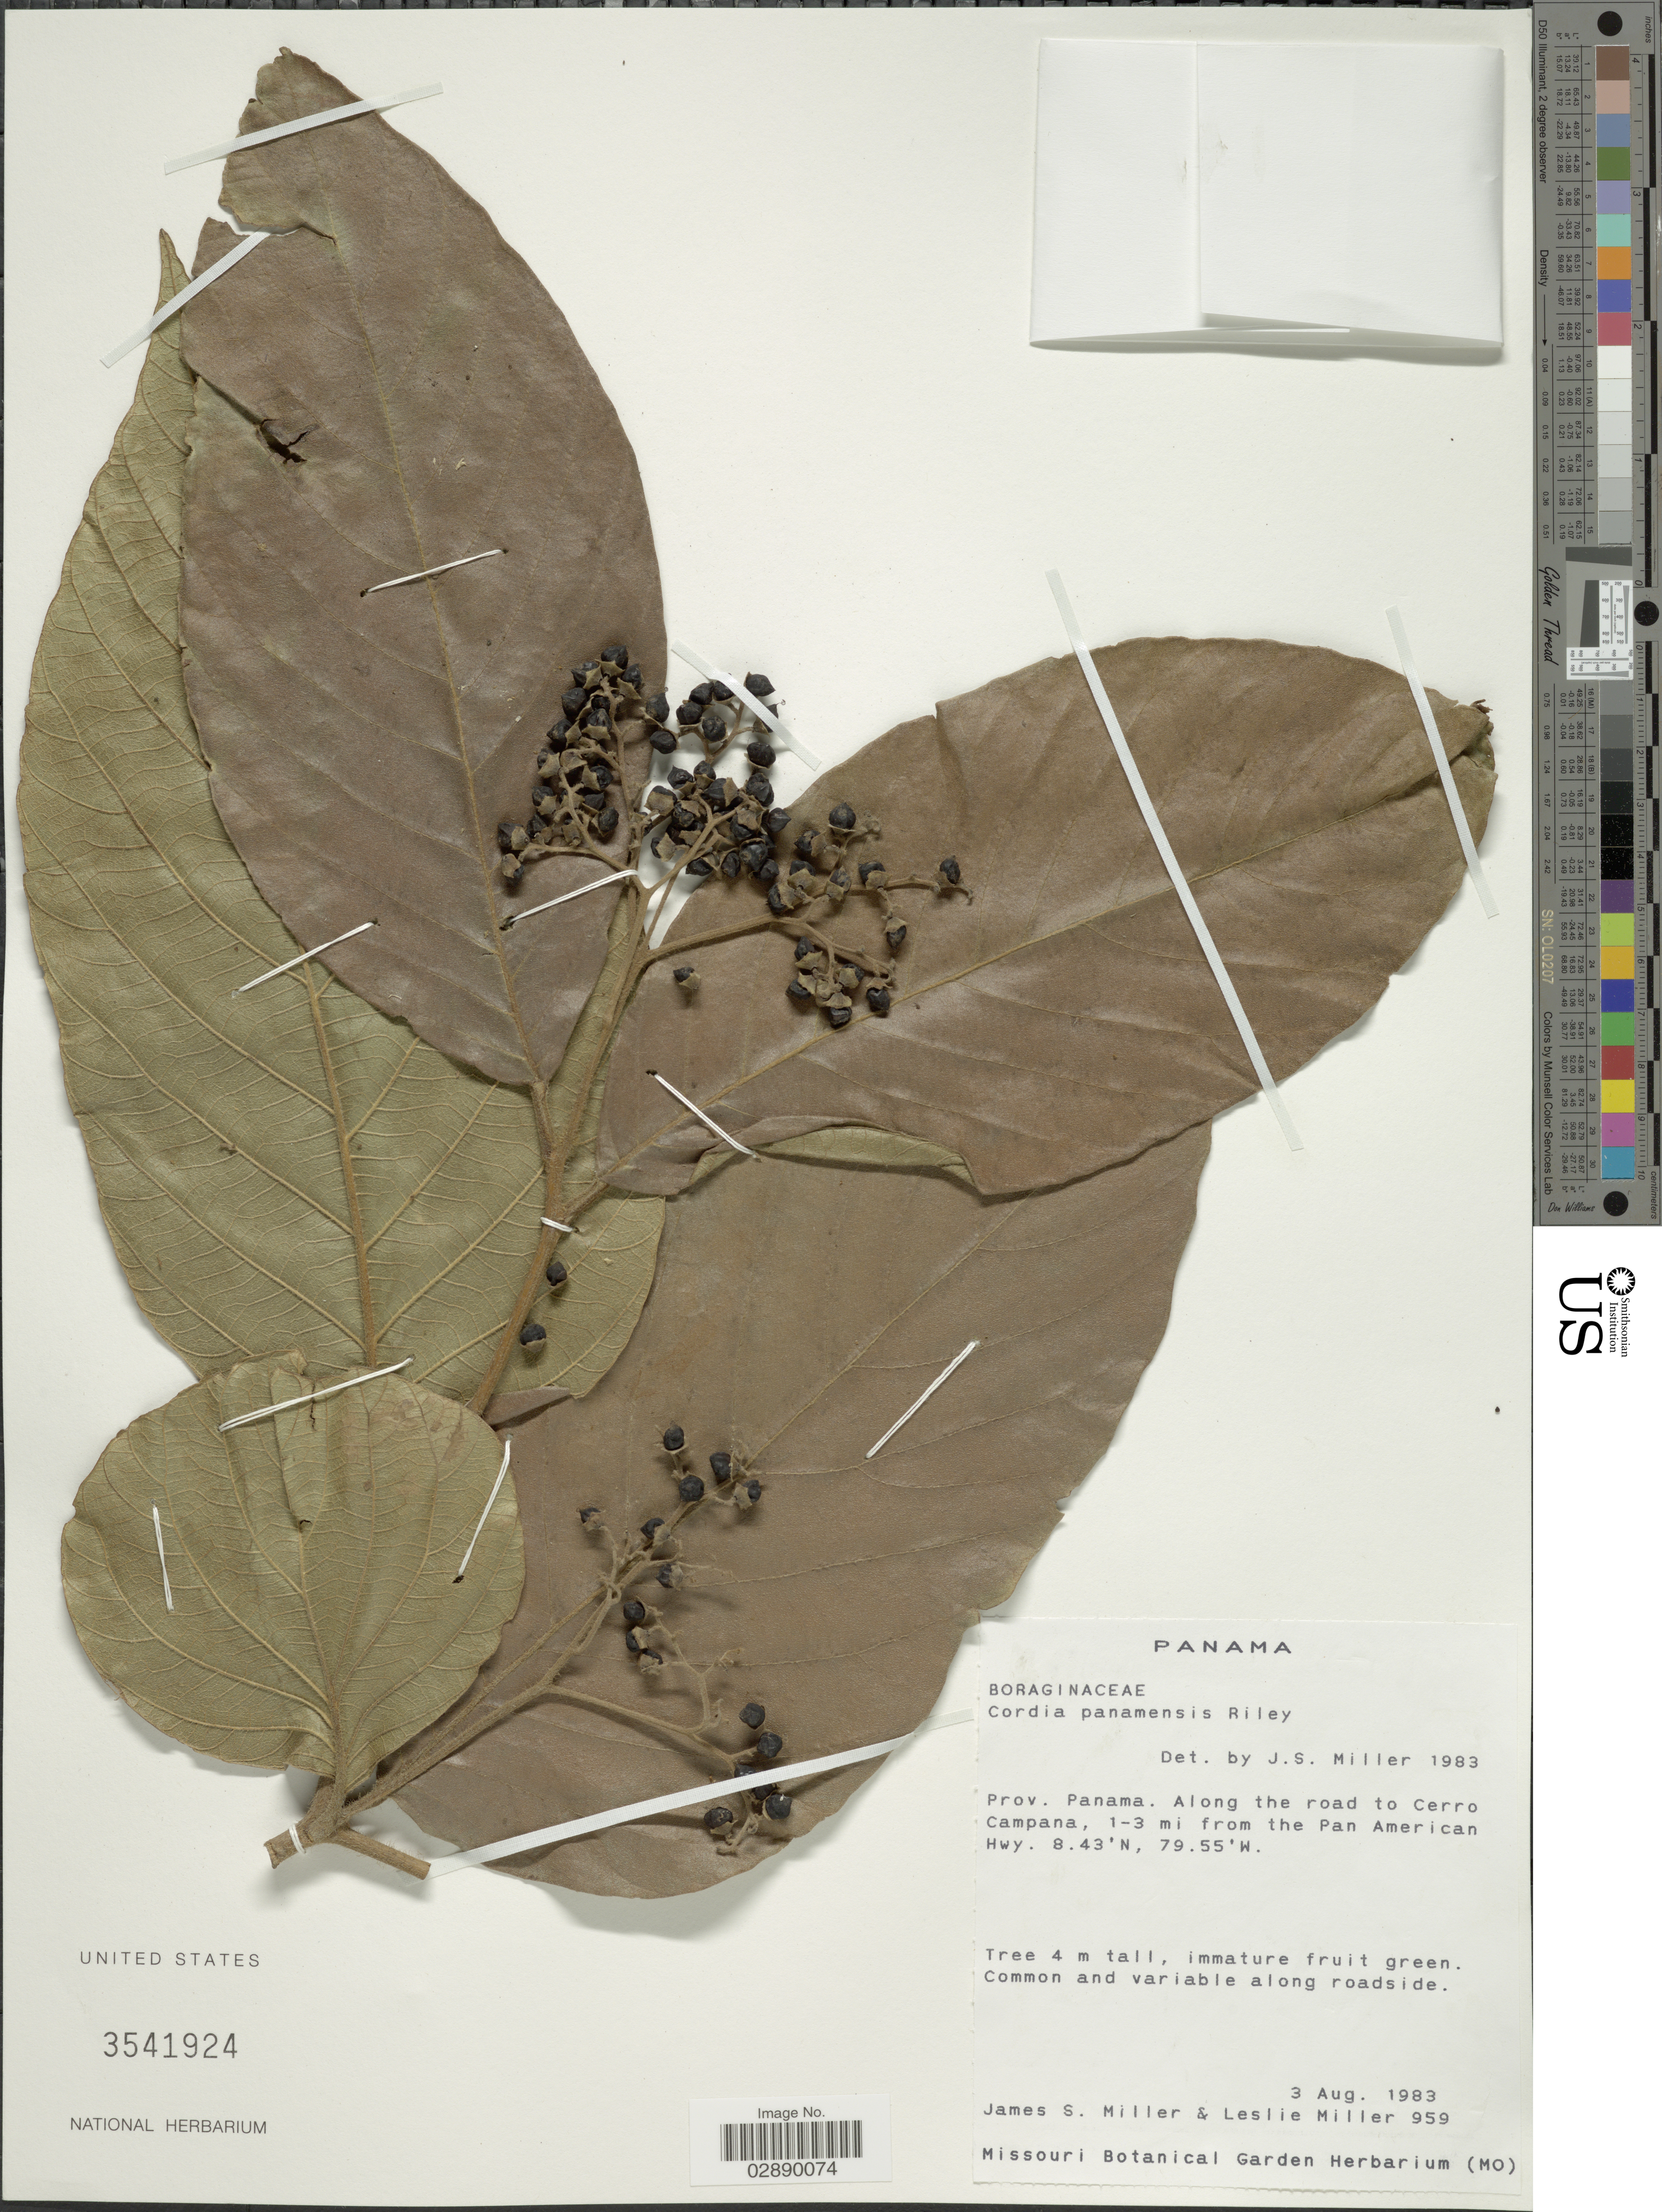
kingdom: Plantae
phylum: Tracheophyta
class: Magnoliopsida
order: Boraginales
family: Cordiaceae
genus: Cordia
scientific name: Cordia panamensis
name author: L. Riley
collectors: J. S. Miller & L. A. Miller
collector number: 959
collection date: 1983-08-03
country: Panama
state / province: Panamá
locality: Prov. Panama. Along the road to Cerro Campana, 1-3 mi from the Pan American Hwy.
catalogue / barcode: US 3541924